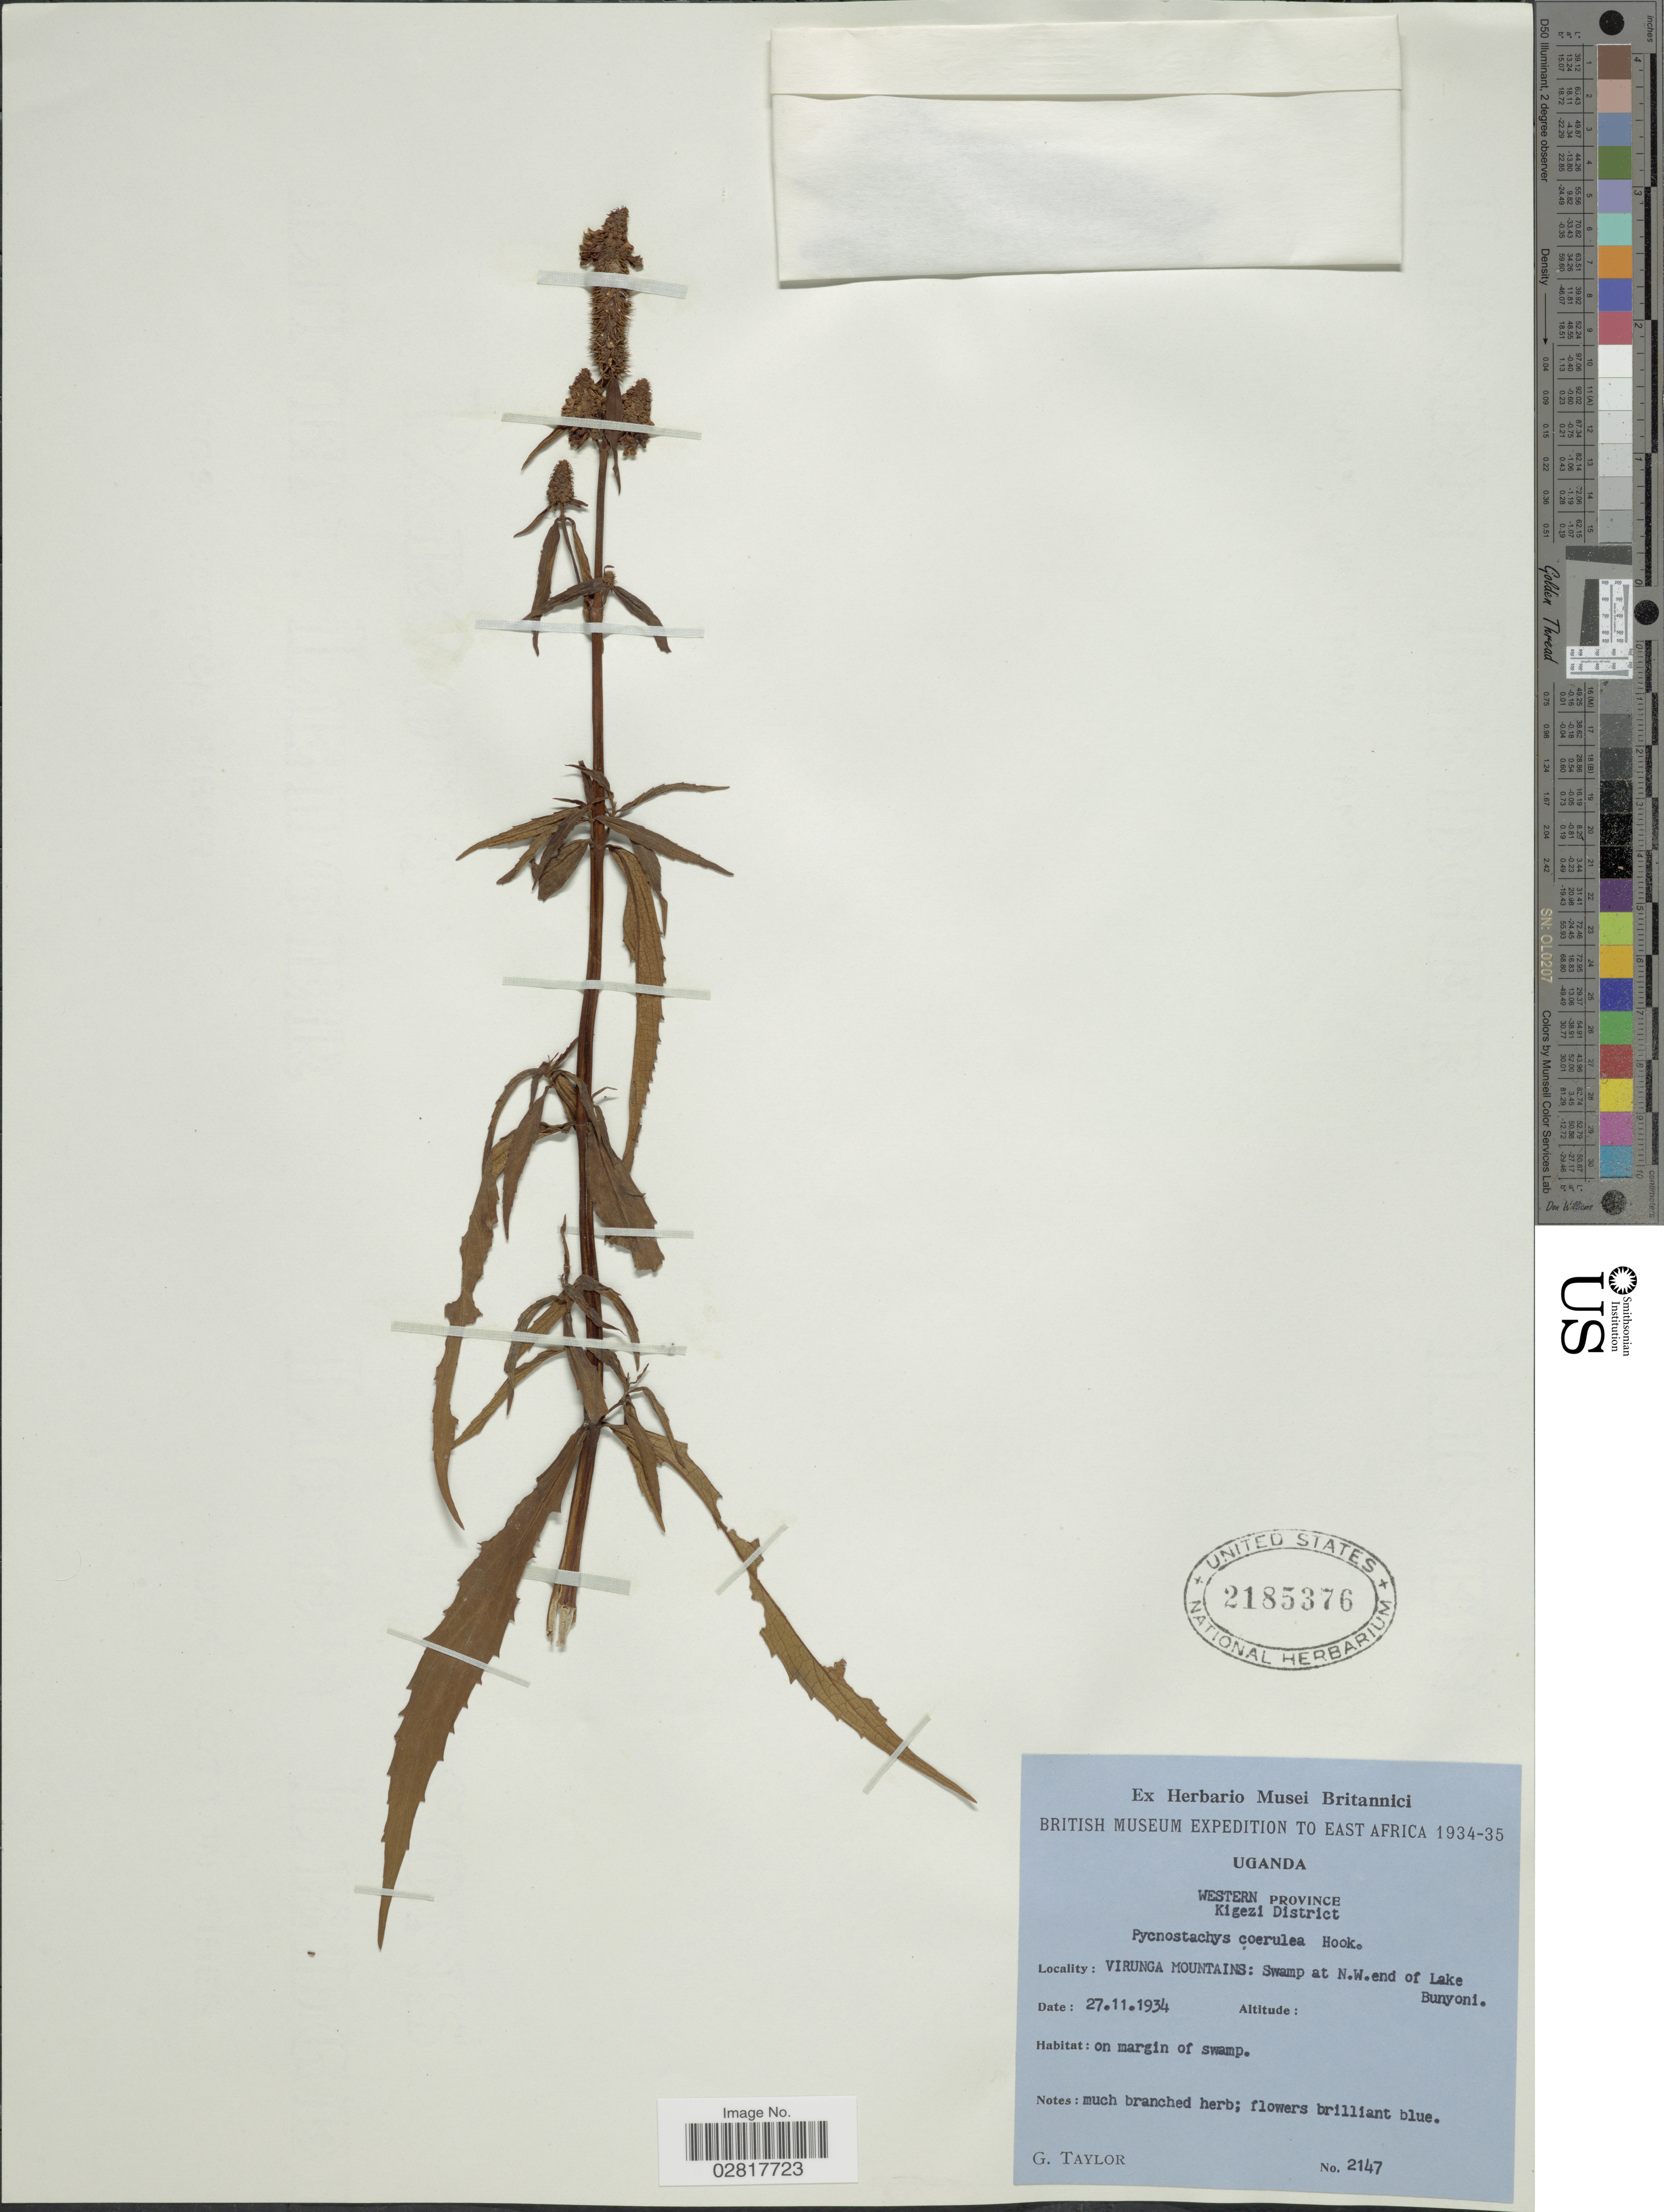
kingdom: Plantae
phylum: Tracheophyta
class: Magnoliopsida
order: Lamiales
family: Lamiaceae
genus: Pycnostachys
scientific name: Pycnostachys coerulea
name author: Hook.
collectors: G. Taylor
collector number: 2147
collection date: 1934-11-27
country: Uganda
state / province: Western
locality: East Africa. Kigezi District. Virunga Mountains: Swamp at N.W. end of Lake Bunyoni.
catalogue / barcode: US 2185376